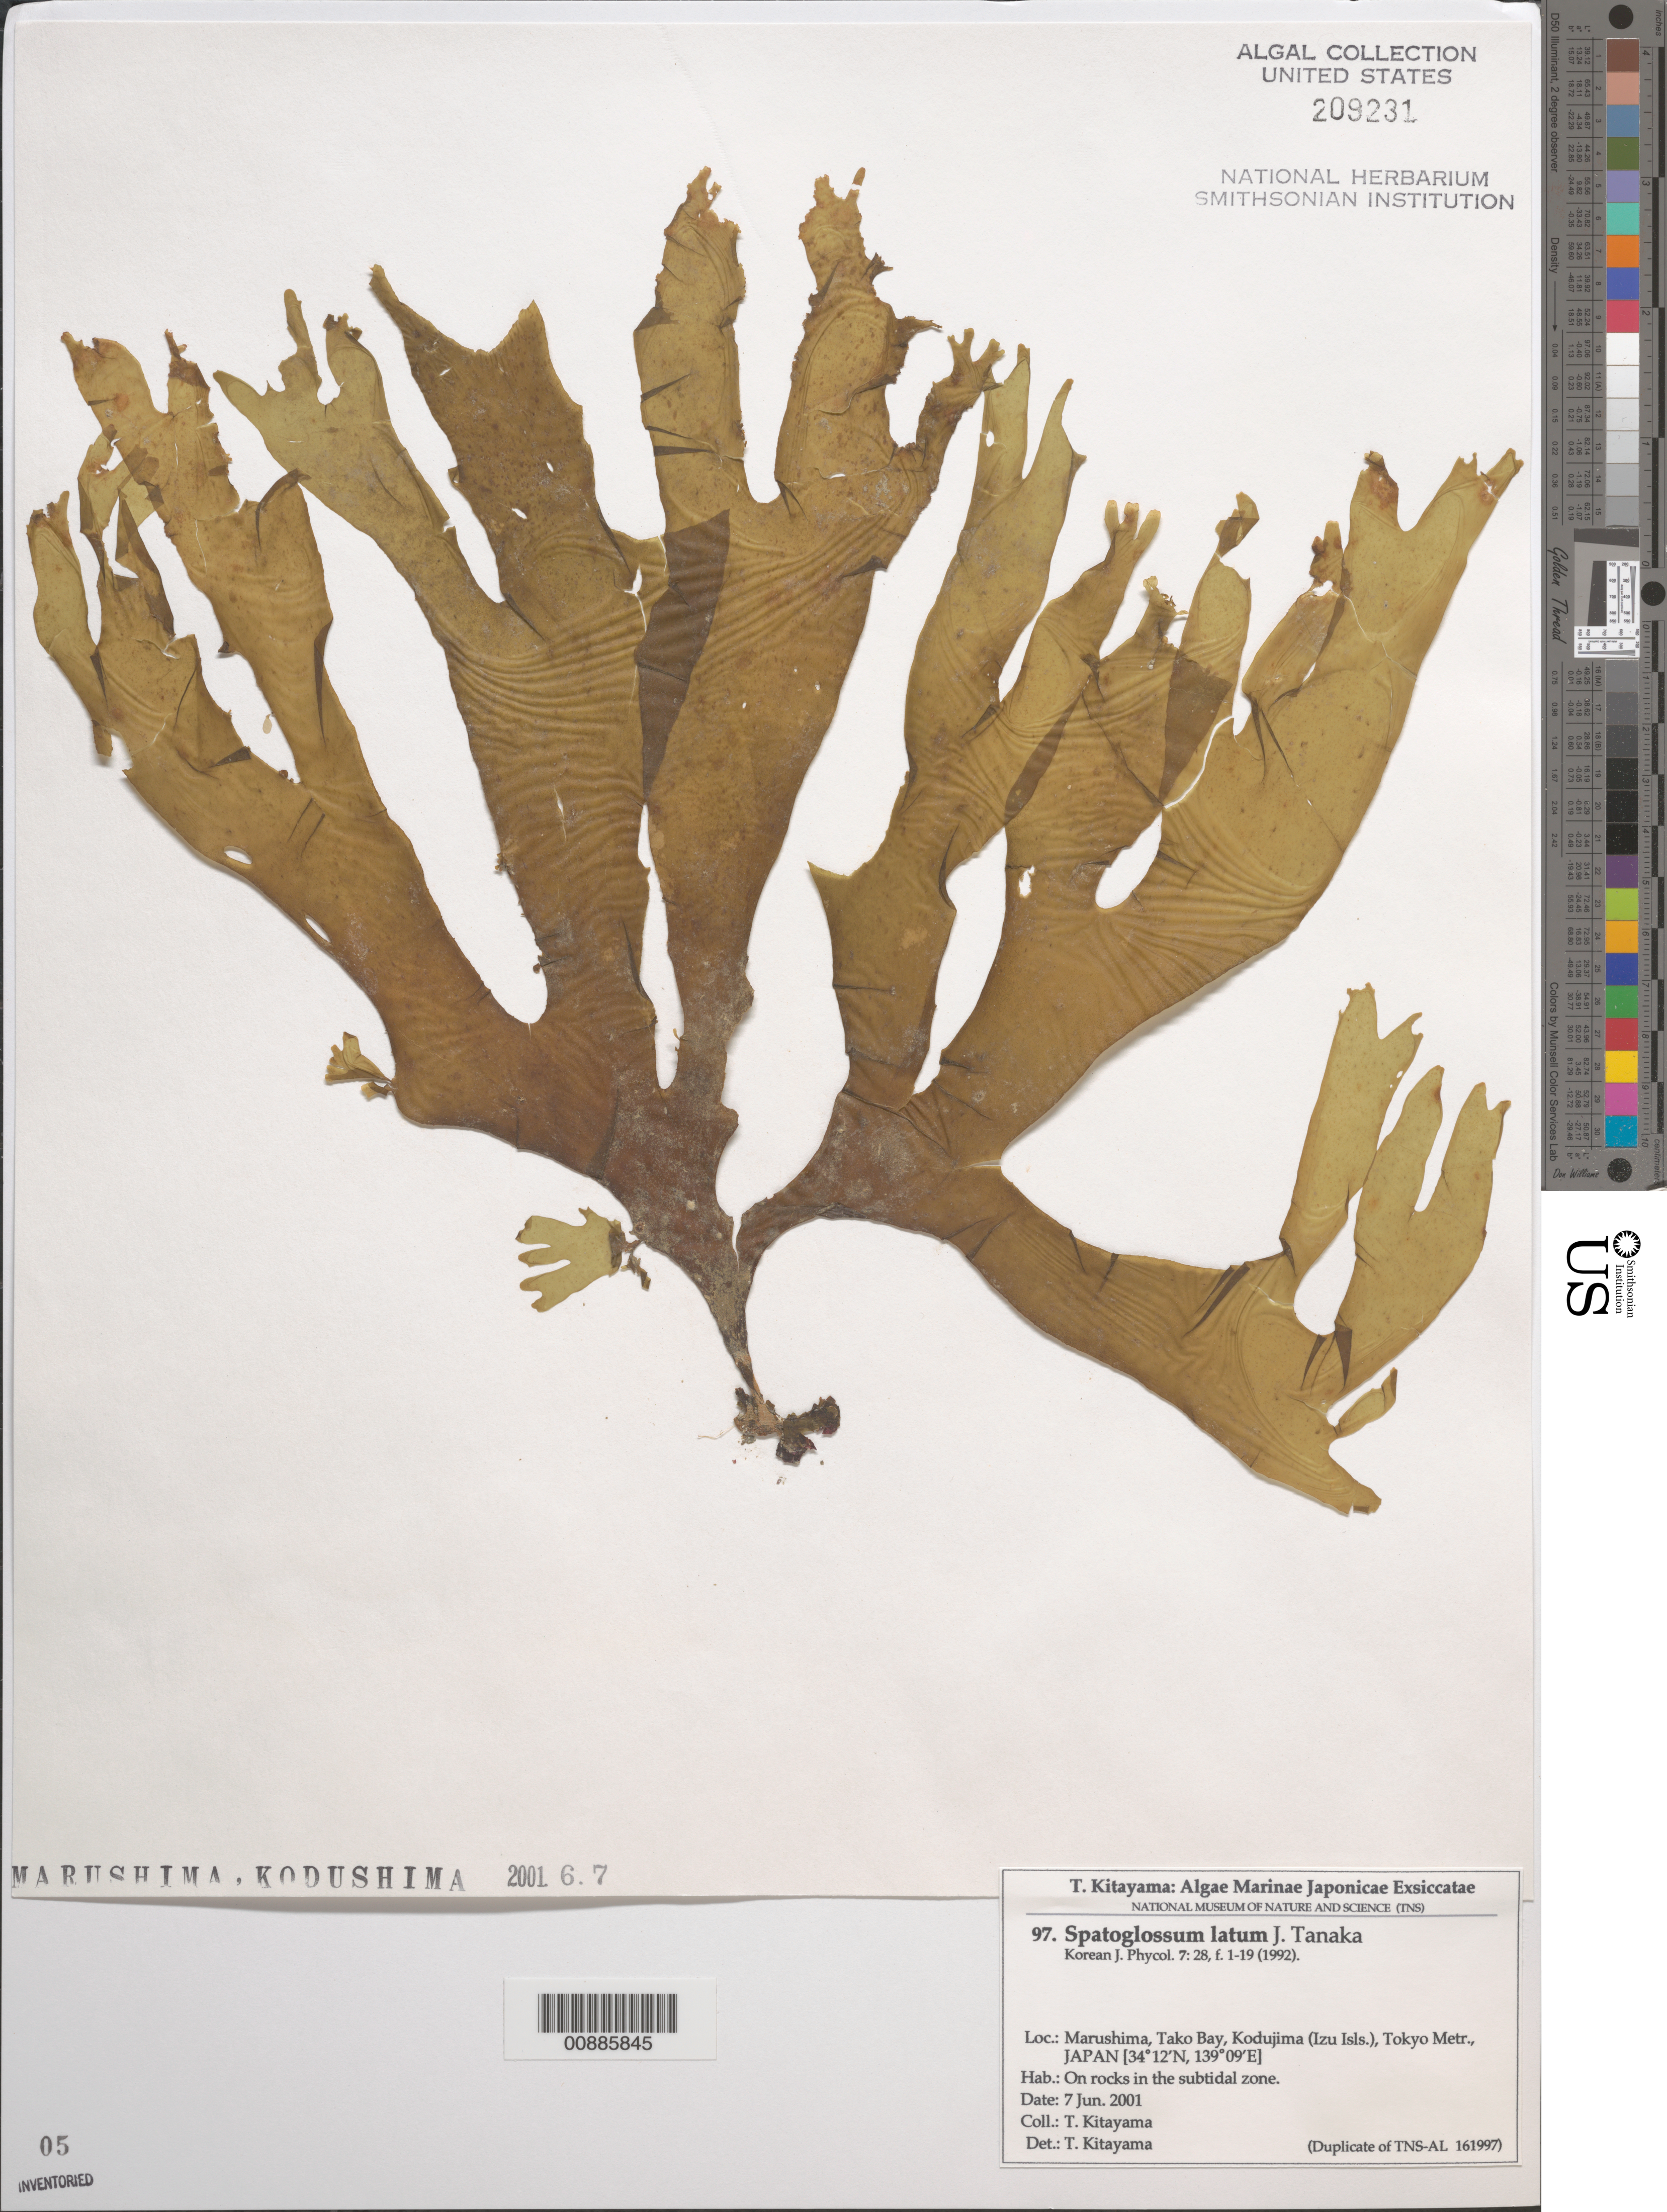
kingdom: Chromista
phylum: Ochrophyta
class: Phaeophyceae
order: Dictyotales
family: Dictyotaceae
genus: Spatoglossum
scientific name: Spatoglossum latum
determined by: Kitayama, T.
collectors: T. Kitayama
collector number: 97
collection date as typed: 07 Jun 2001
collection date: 2001-06-07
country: Japan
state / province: Tokyo, Federal City of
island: Kodushima (Kodujima)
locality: Marushima, Tako Bay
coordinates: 34 12' N, 139 09' E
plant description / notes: Kitayama, T., Algae Marinae Japonicae Exsiccatae, Fasc. IV (Nos. 76-100)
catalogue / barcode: US 209231